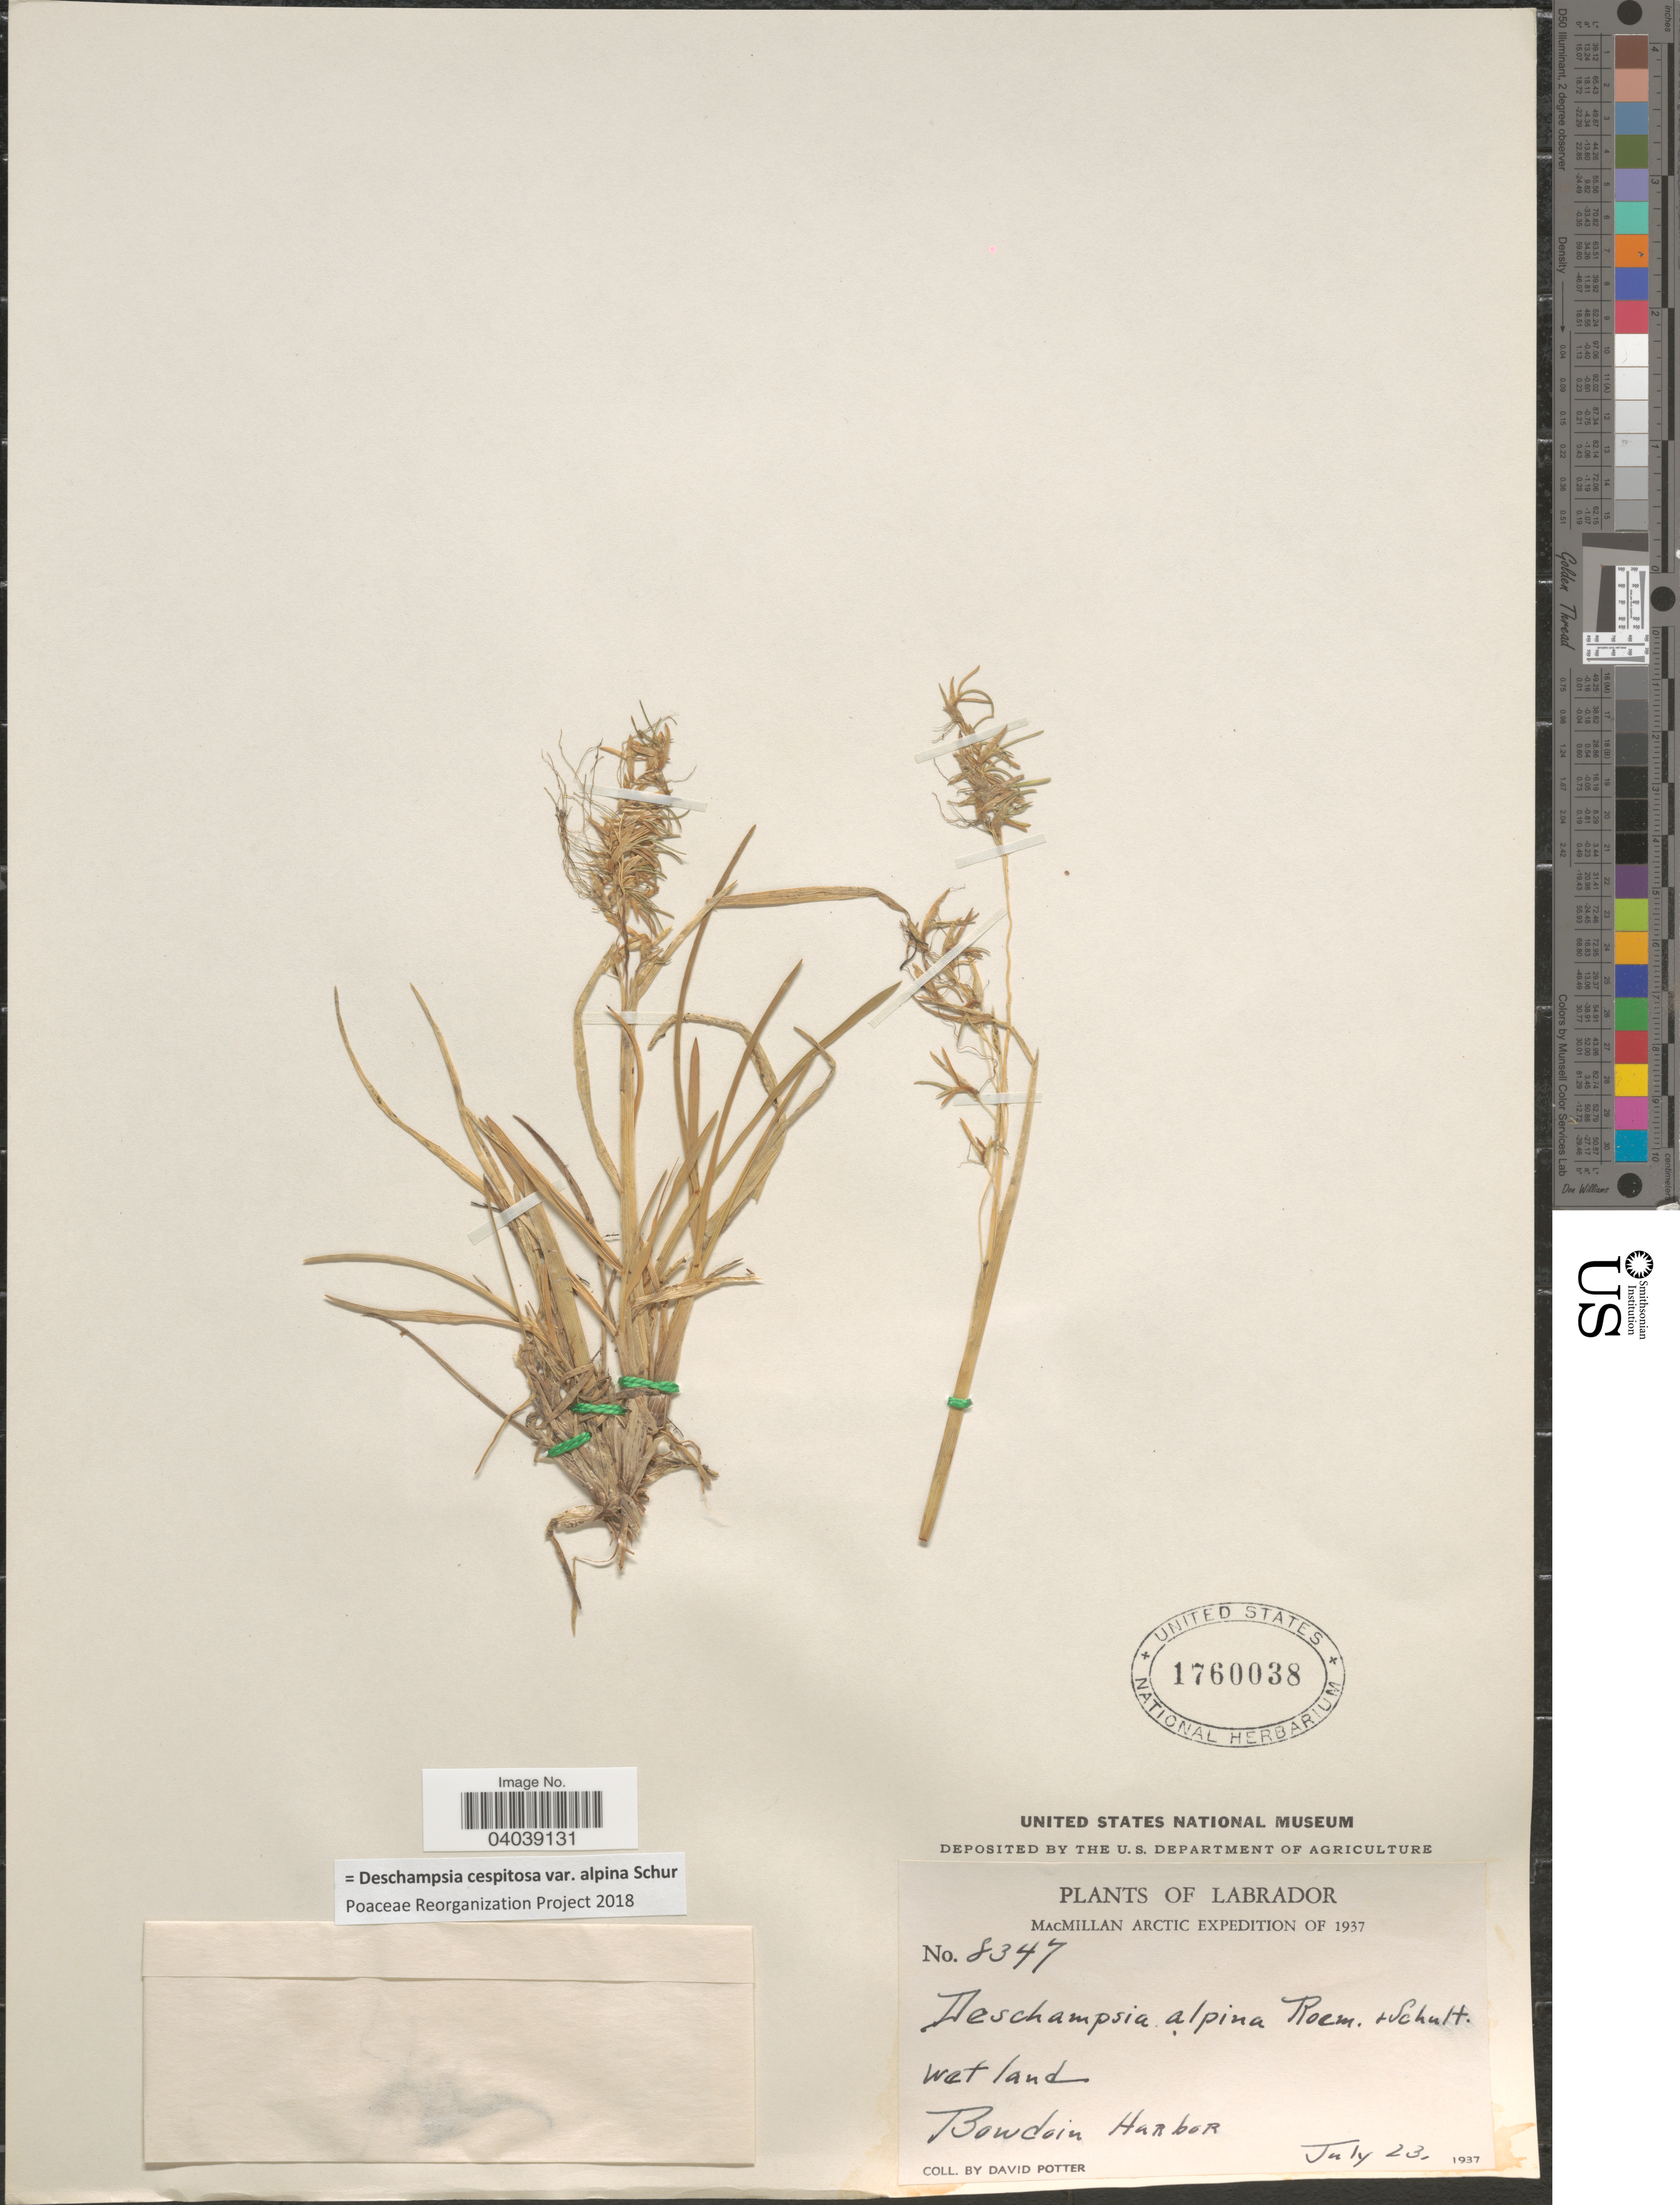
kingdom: Plantae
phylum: Tracheophyta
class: Liliopsida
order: Poales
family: Poaceae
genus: Deschampsia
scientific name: Deschampsia cespitosa var. alpina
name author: Vasey ex W.J. Beal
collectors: D. Potter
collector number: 8347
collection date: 1937-07-23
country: Canada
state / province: Newfoundland and Labrador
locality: Labrador. Bowdoin Harbor.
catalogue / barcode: US 1760038